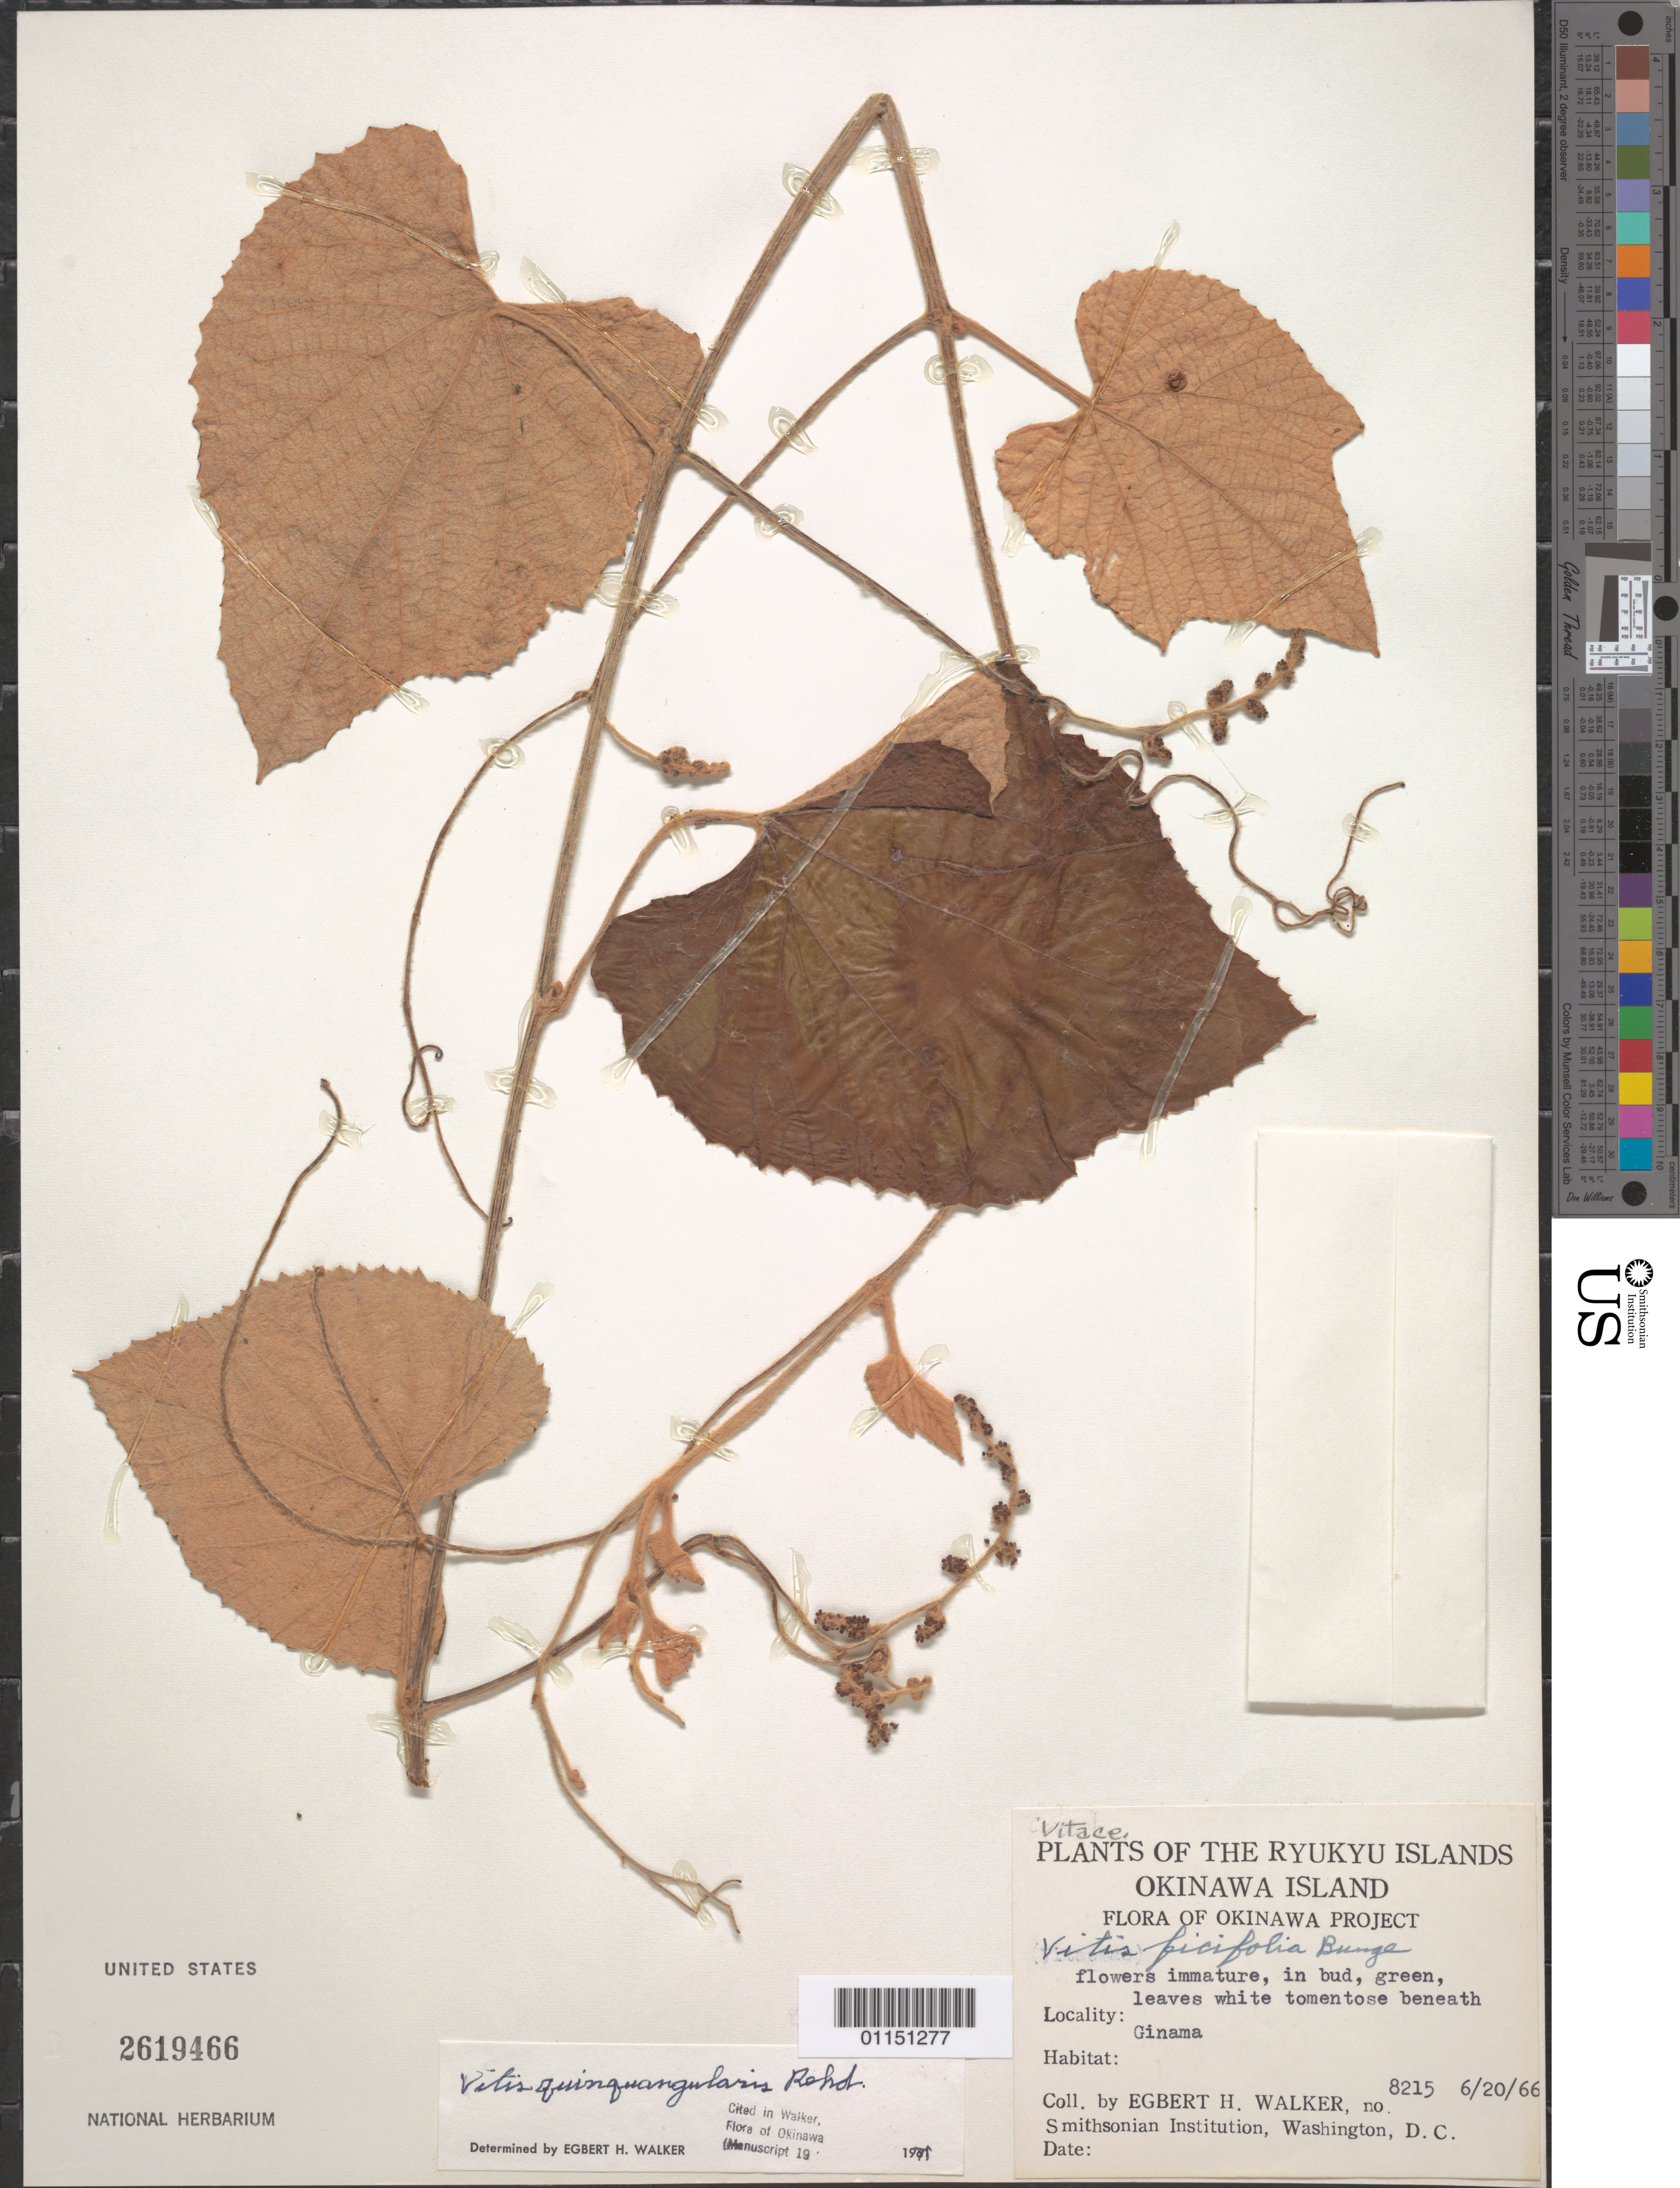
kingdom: Plantae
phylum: Tracheophyta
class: Magnoliopsida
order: Vitales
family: Vitaceae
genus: Vitis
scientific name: Vitis quinquangularis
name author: Rehder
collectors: E. H. Walker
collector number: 8215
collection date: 1966-06-20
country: Japan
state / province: Okinawa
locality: Ginama.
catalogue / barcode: US 2619466